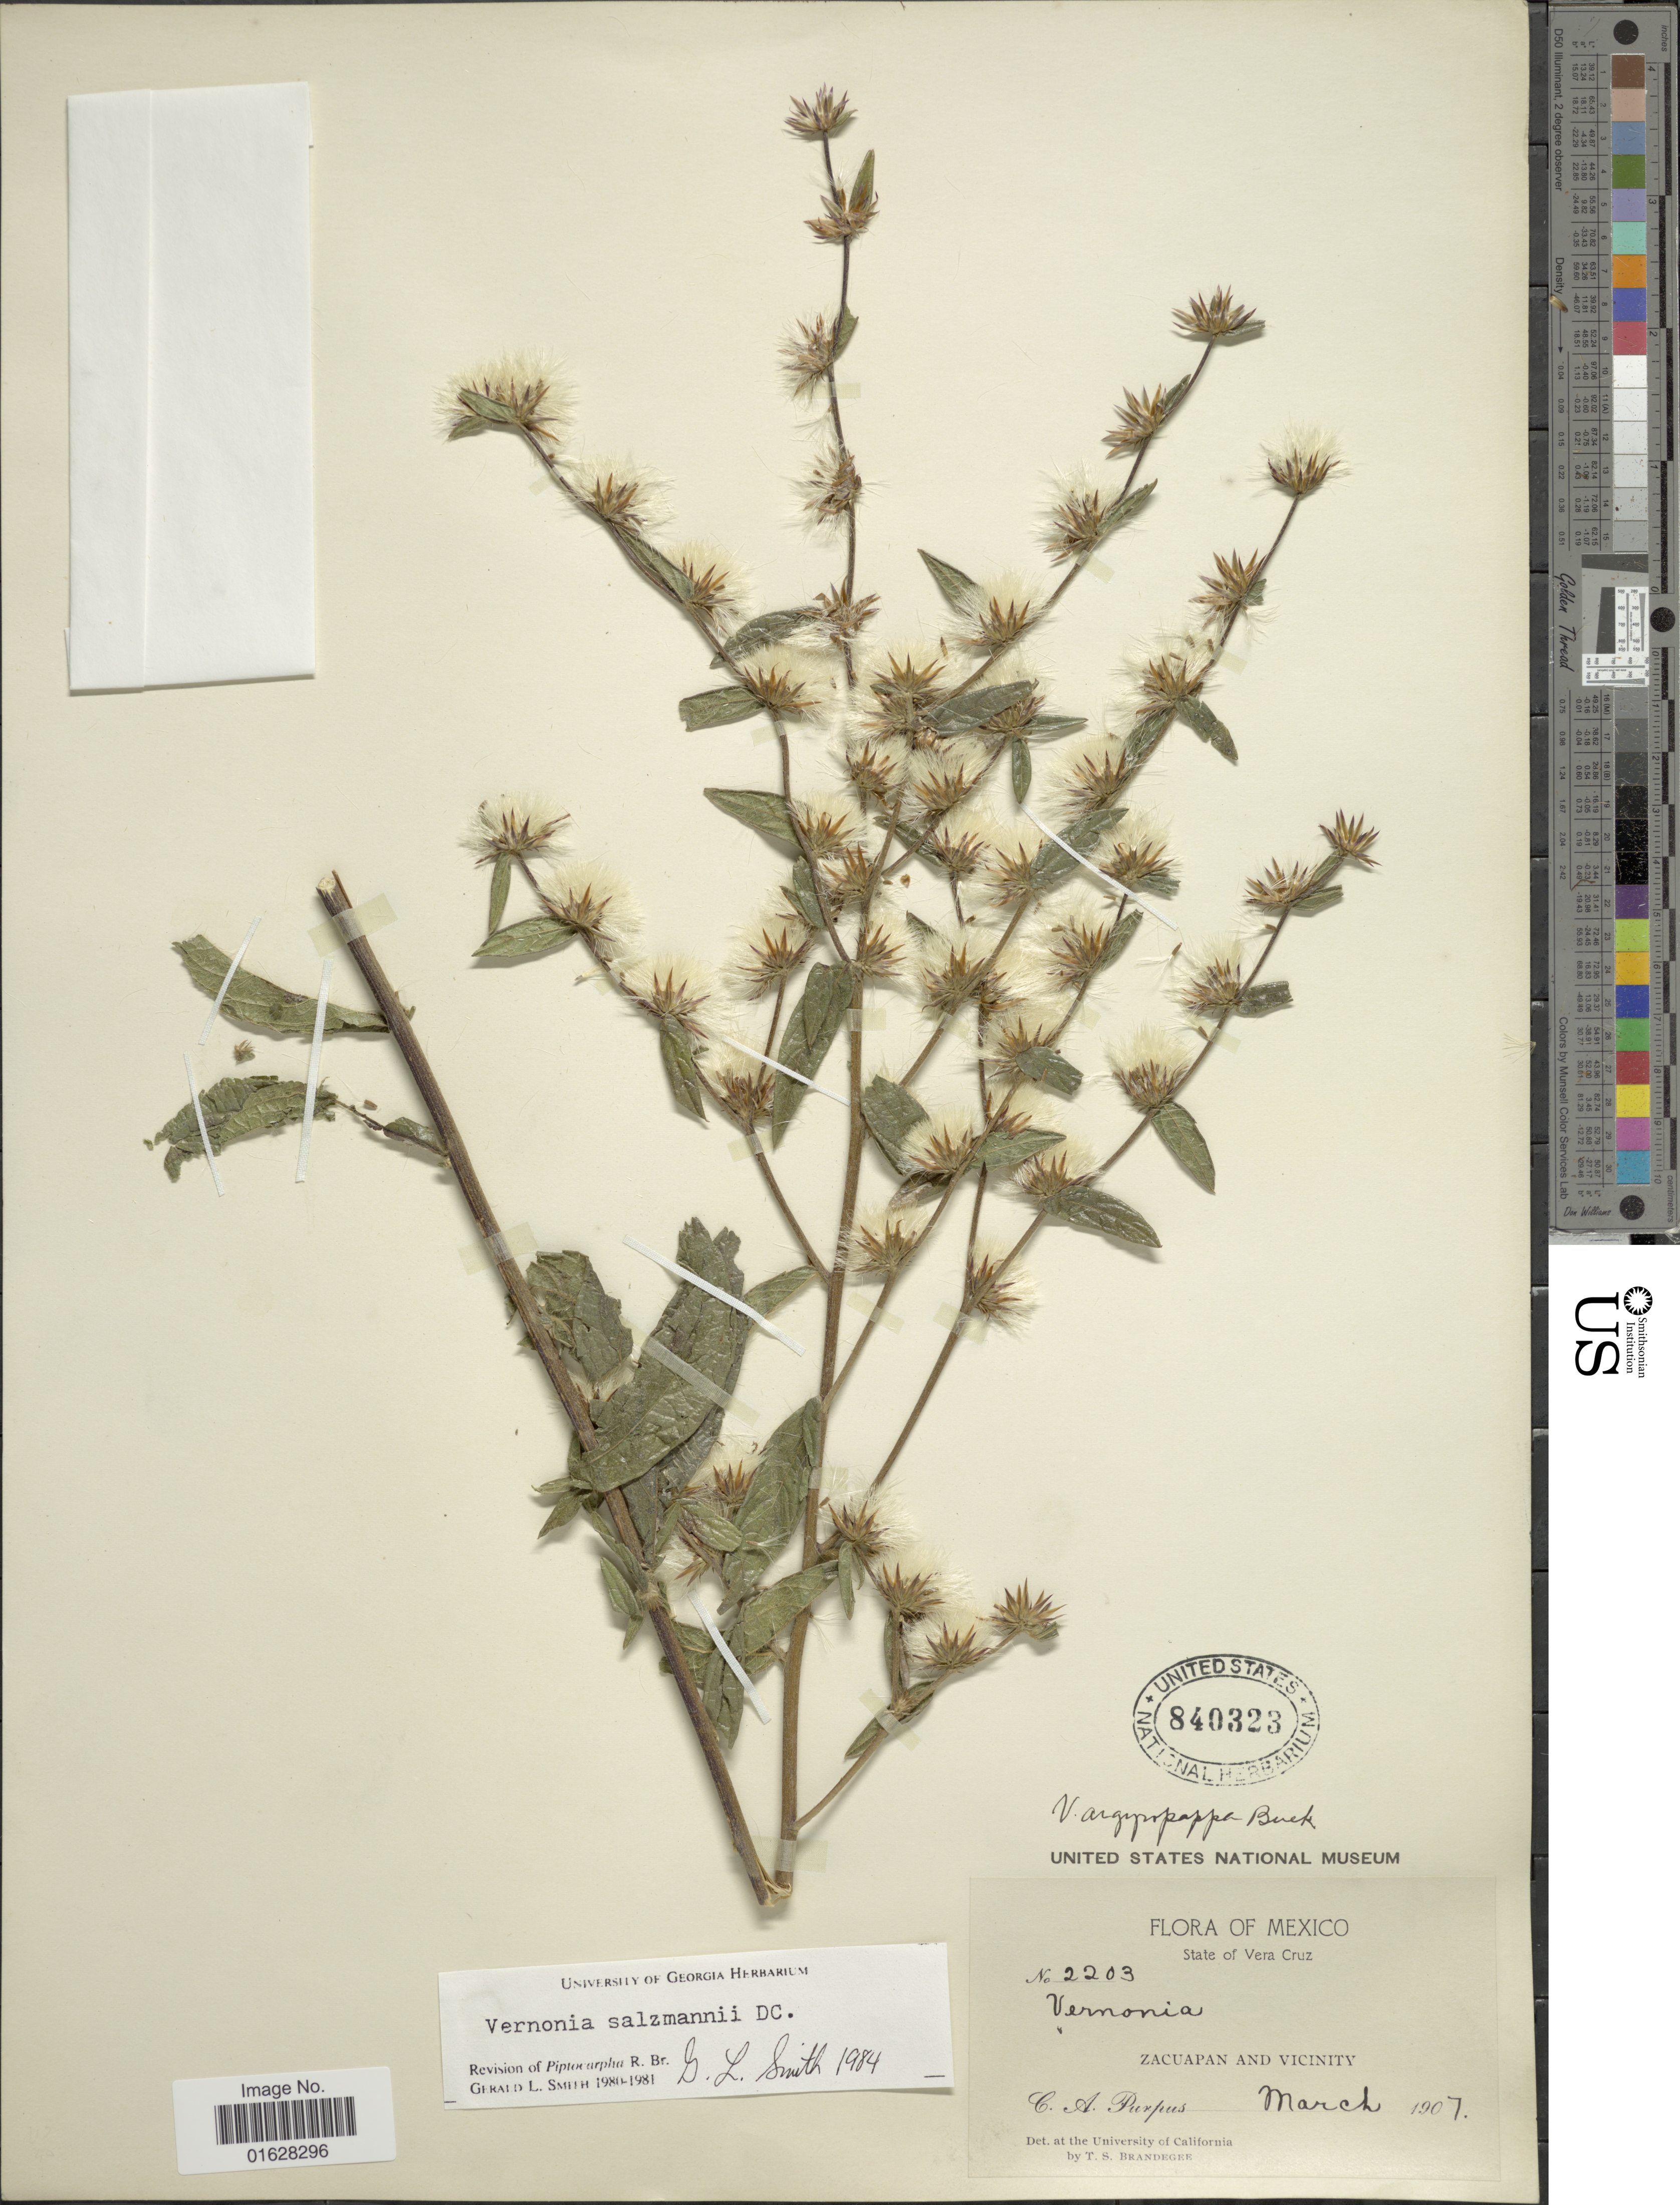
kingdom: Plantae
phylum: Tracheophyta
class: Magnoliopsida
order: Asterales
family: Asteraceae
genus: Lepidaploa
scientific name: Lepidaploa salzmannii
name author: (DC.) H. Rob.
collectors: C. A. Purpus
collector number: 2203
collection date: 1907-03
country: Mexico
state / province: Veracruz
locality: State of Vera Cruz, Zacuapan and Vicinity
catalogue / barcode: US 840323